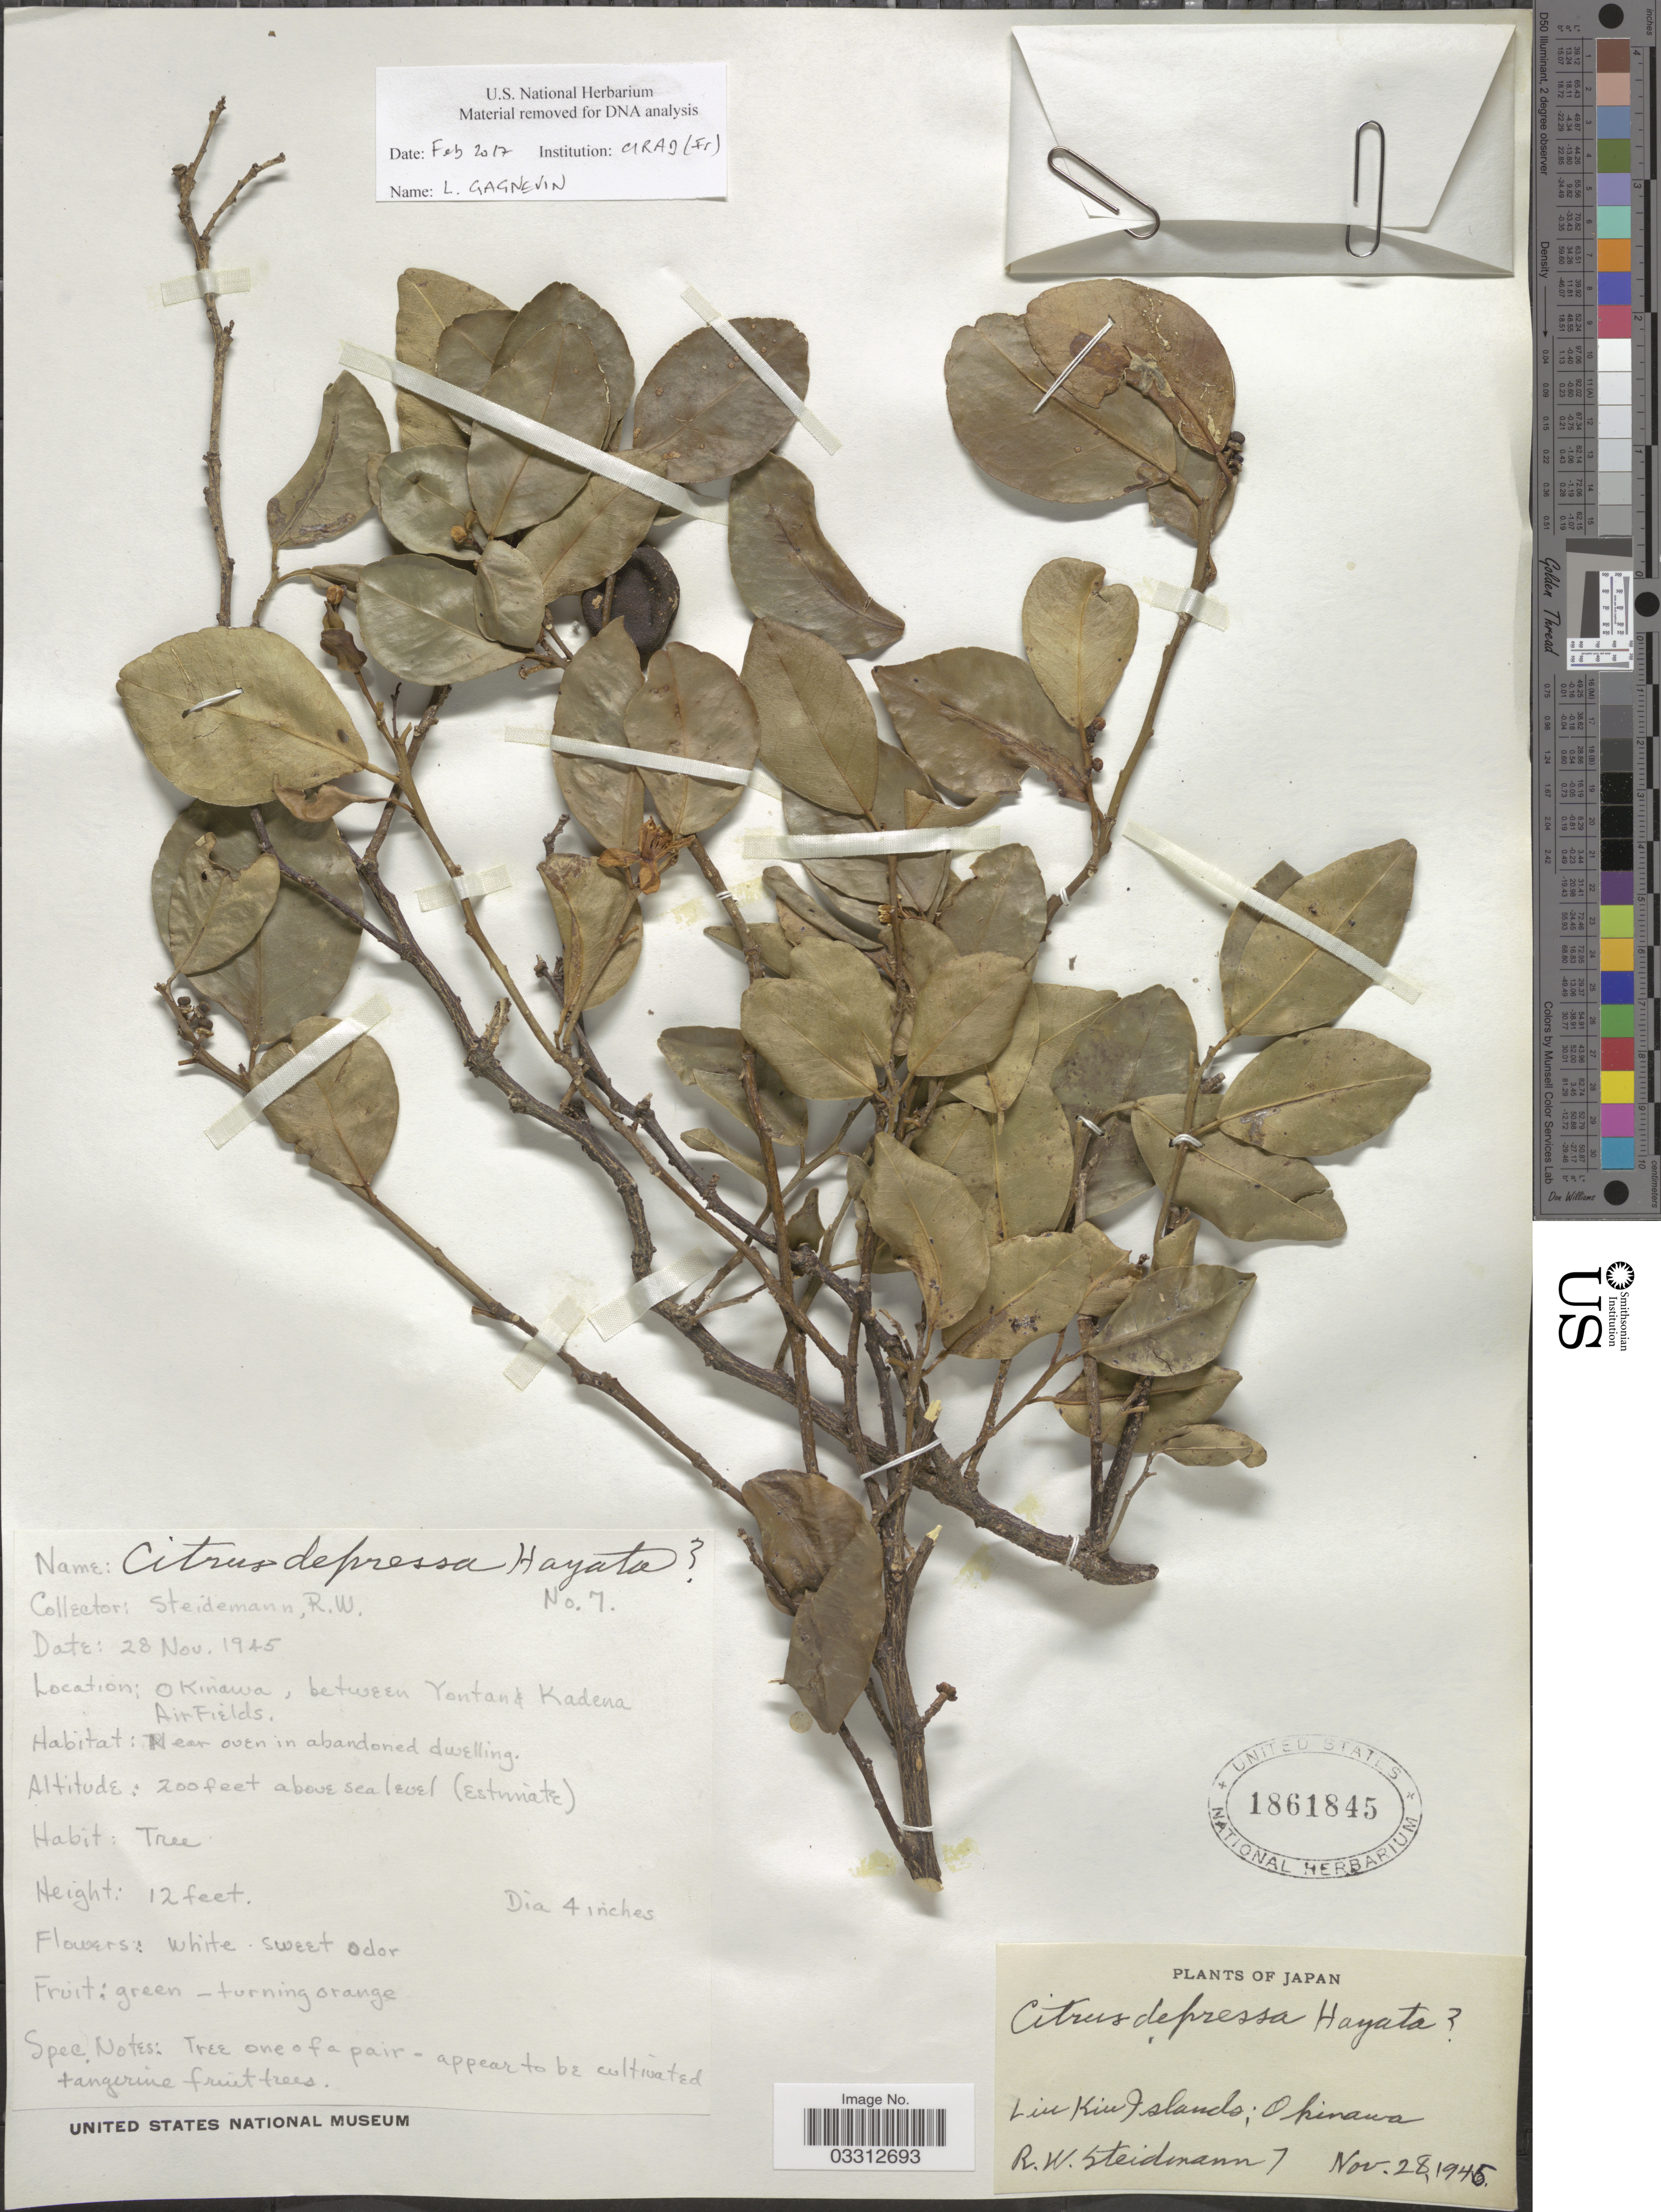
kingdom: Plantae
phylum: Tracheophyta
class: Magnoliopsida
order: Sapindales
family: Rutaceae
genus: Citrus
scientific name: Citrus depressa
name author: Hayata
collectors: R. Steidemann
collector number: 7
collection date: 1945-11-28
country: Japan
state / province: Okinawa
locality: Liu Kiu Islands, between Yontan & Kadena Airfields.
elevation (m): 61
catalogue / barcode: US 1861845